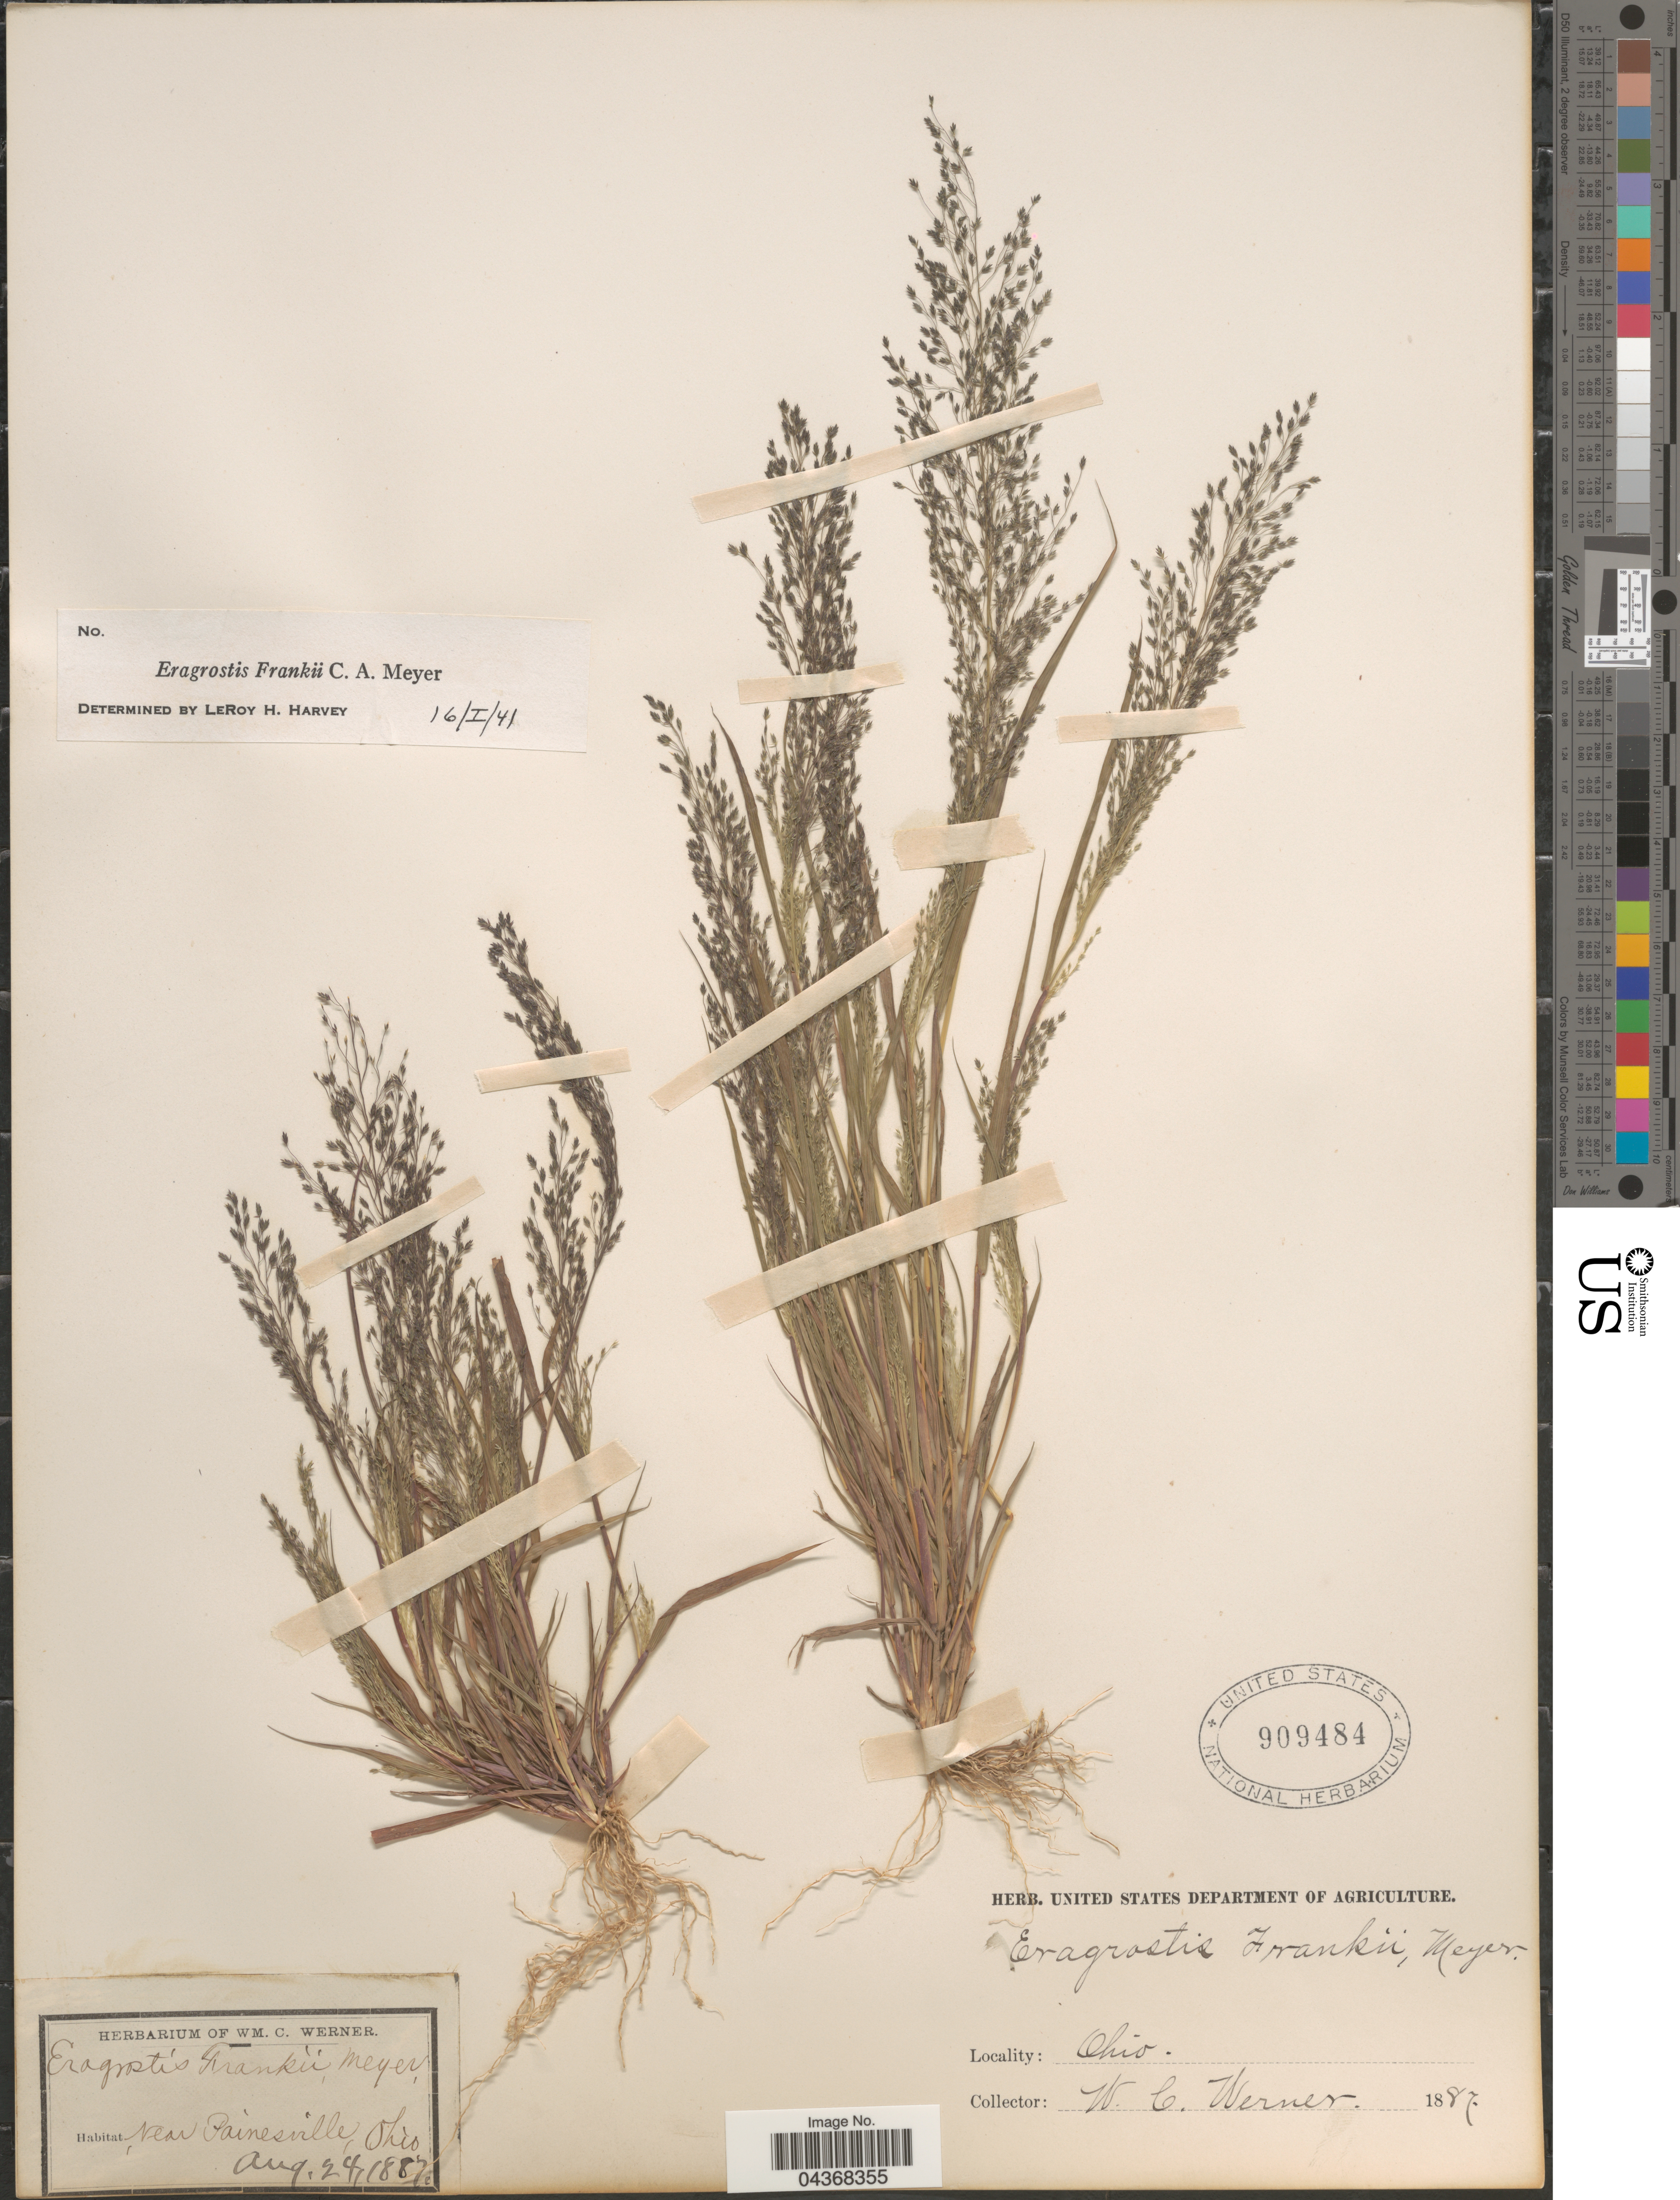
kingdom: Plantae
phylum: Tracheophyta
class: Liliopsida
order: Poales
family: Poaceae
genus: Eragrostis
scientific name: Eragrostis frankii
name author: C.A. Mey. ex Steud.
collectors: W. Werner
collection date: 1887-08-24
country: United States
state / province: Ohio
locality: Near Painesville.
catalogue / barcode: US 909484